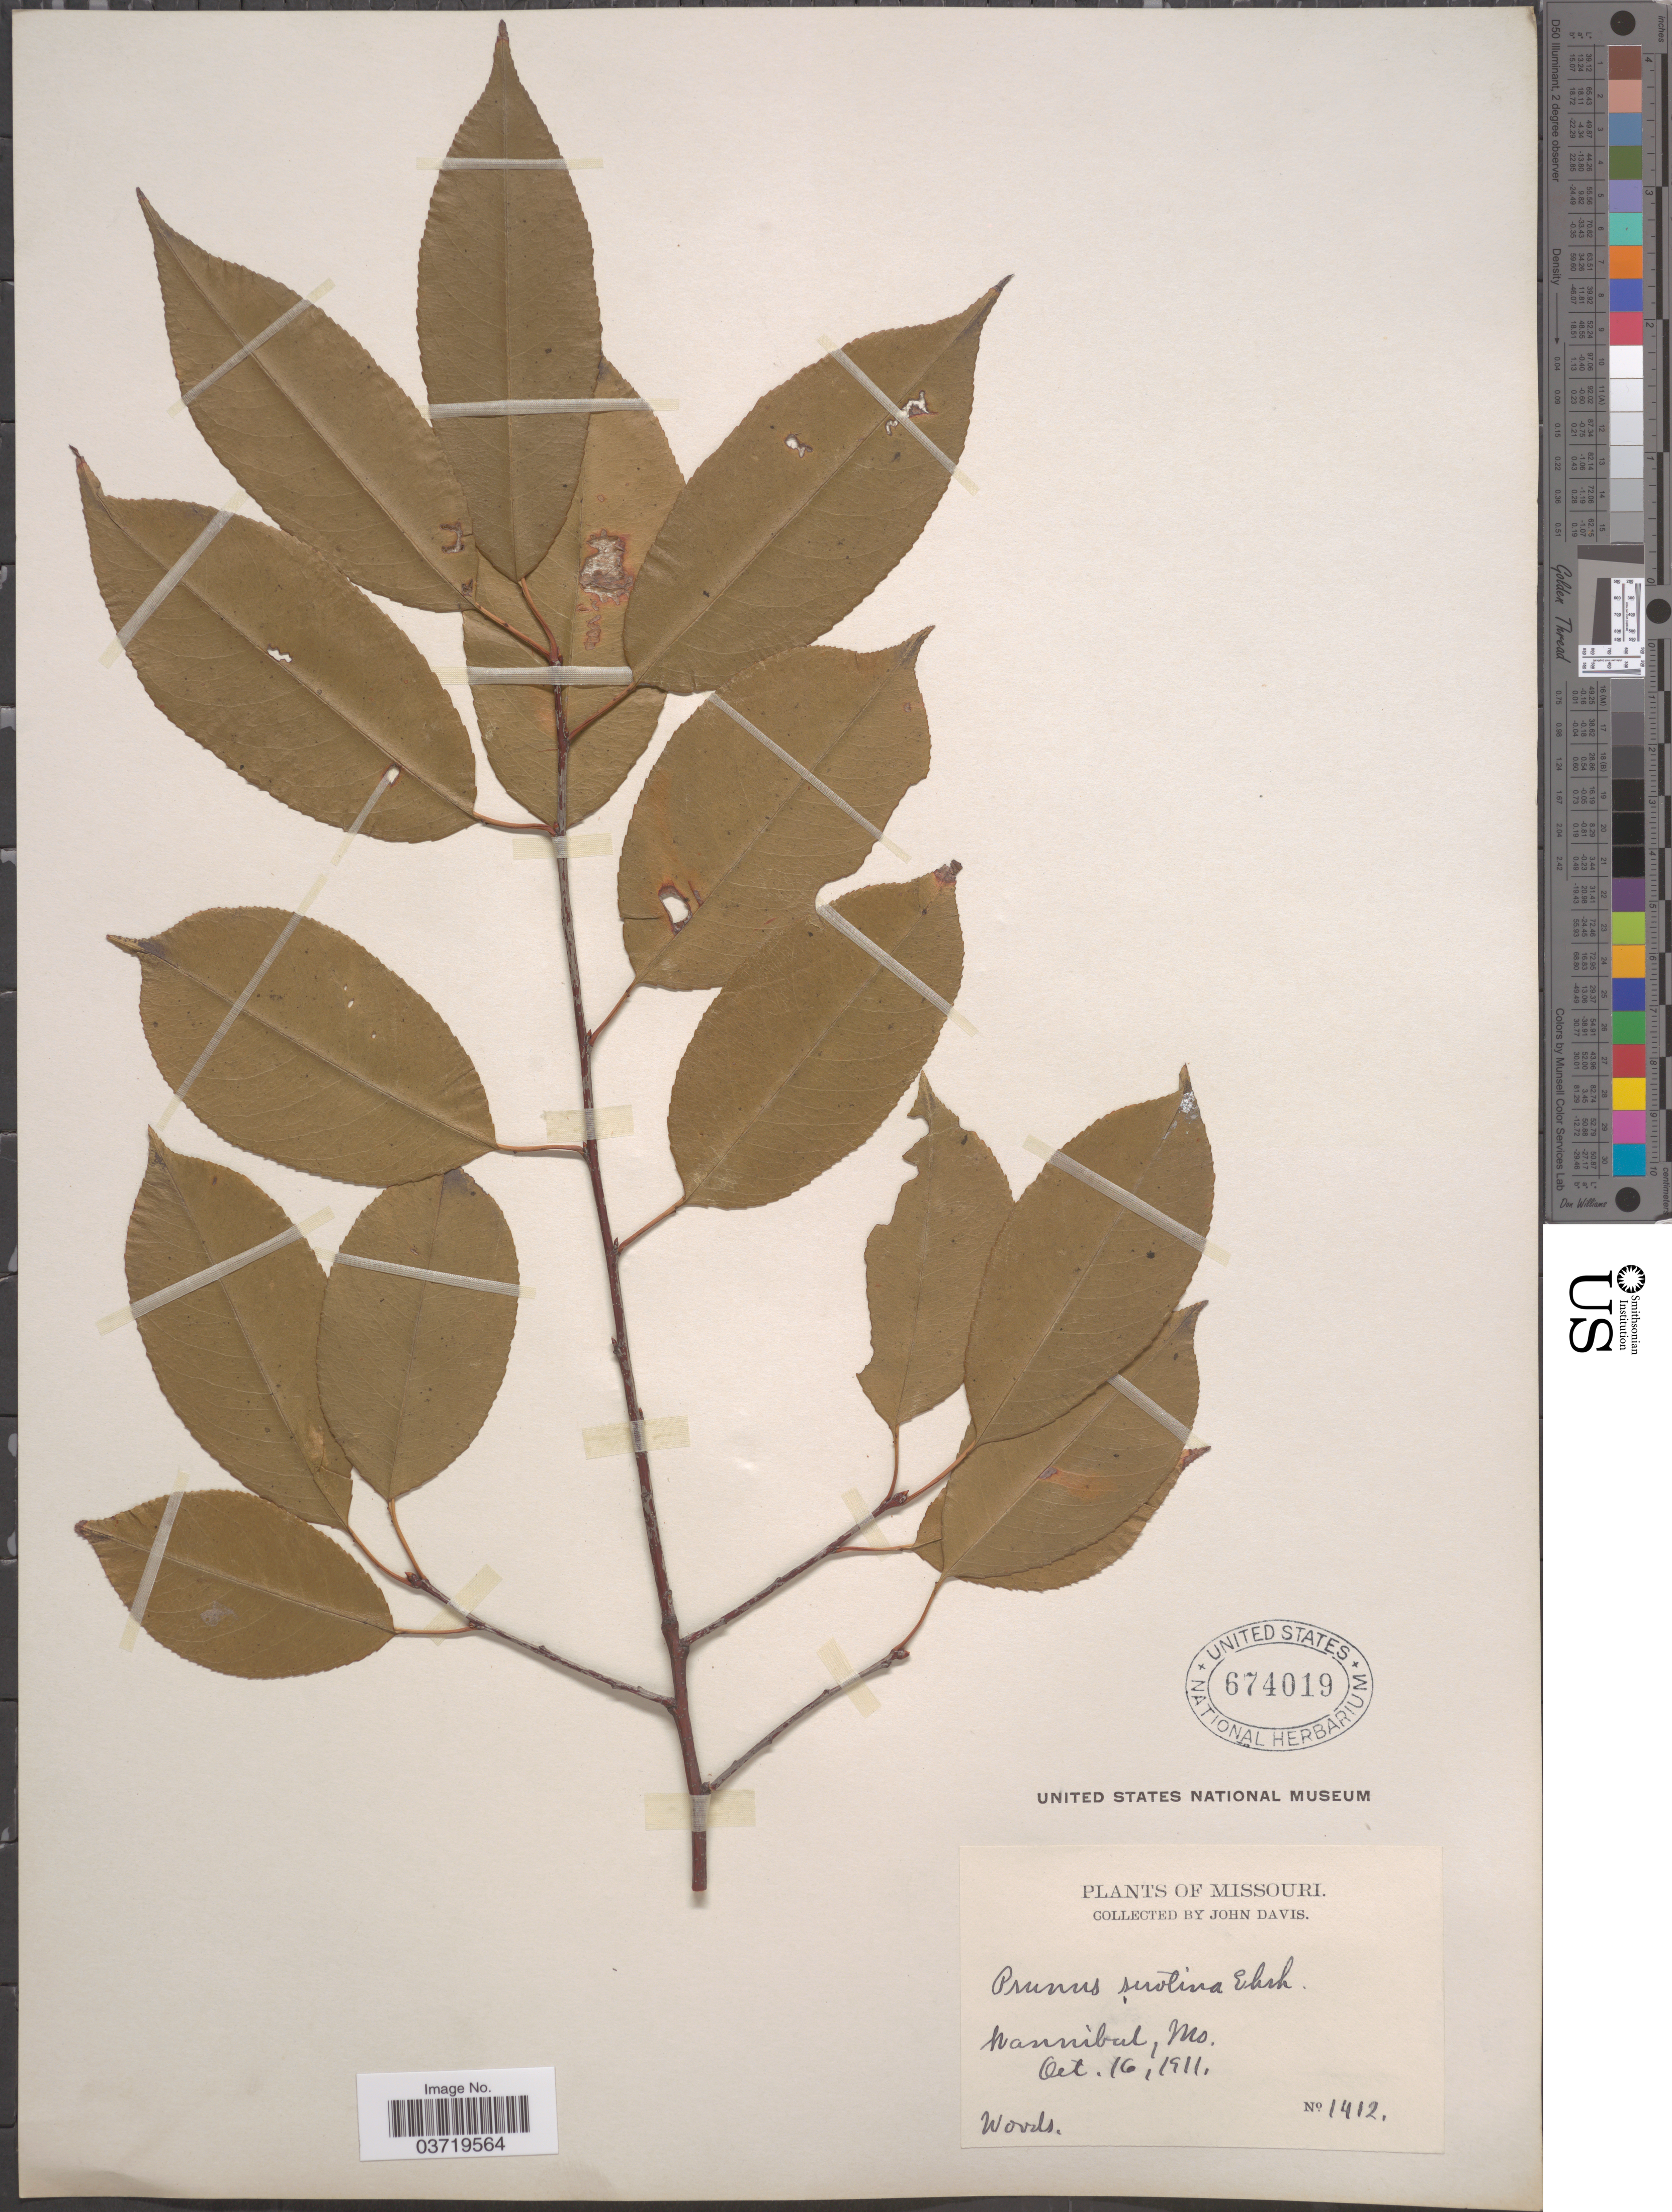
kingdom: Plantae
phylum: Tracheophyta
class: Magnoliopsida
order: Rosales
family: Rosaceae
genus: Prunus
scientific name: Prunus serotina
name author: Ehrh.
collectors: J. Davis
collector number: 1412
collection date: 1911-10-16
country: United States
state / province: Missouri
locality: Hannibal.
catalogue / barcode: US 674019